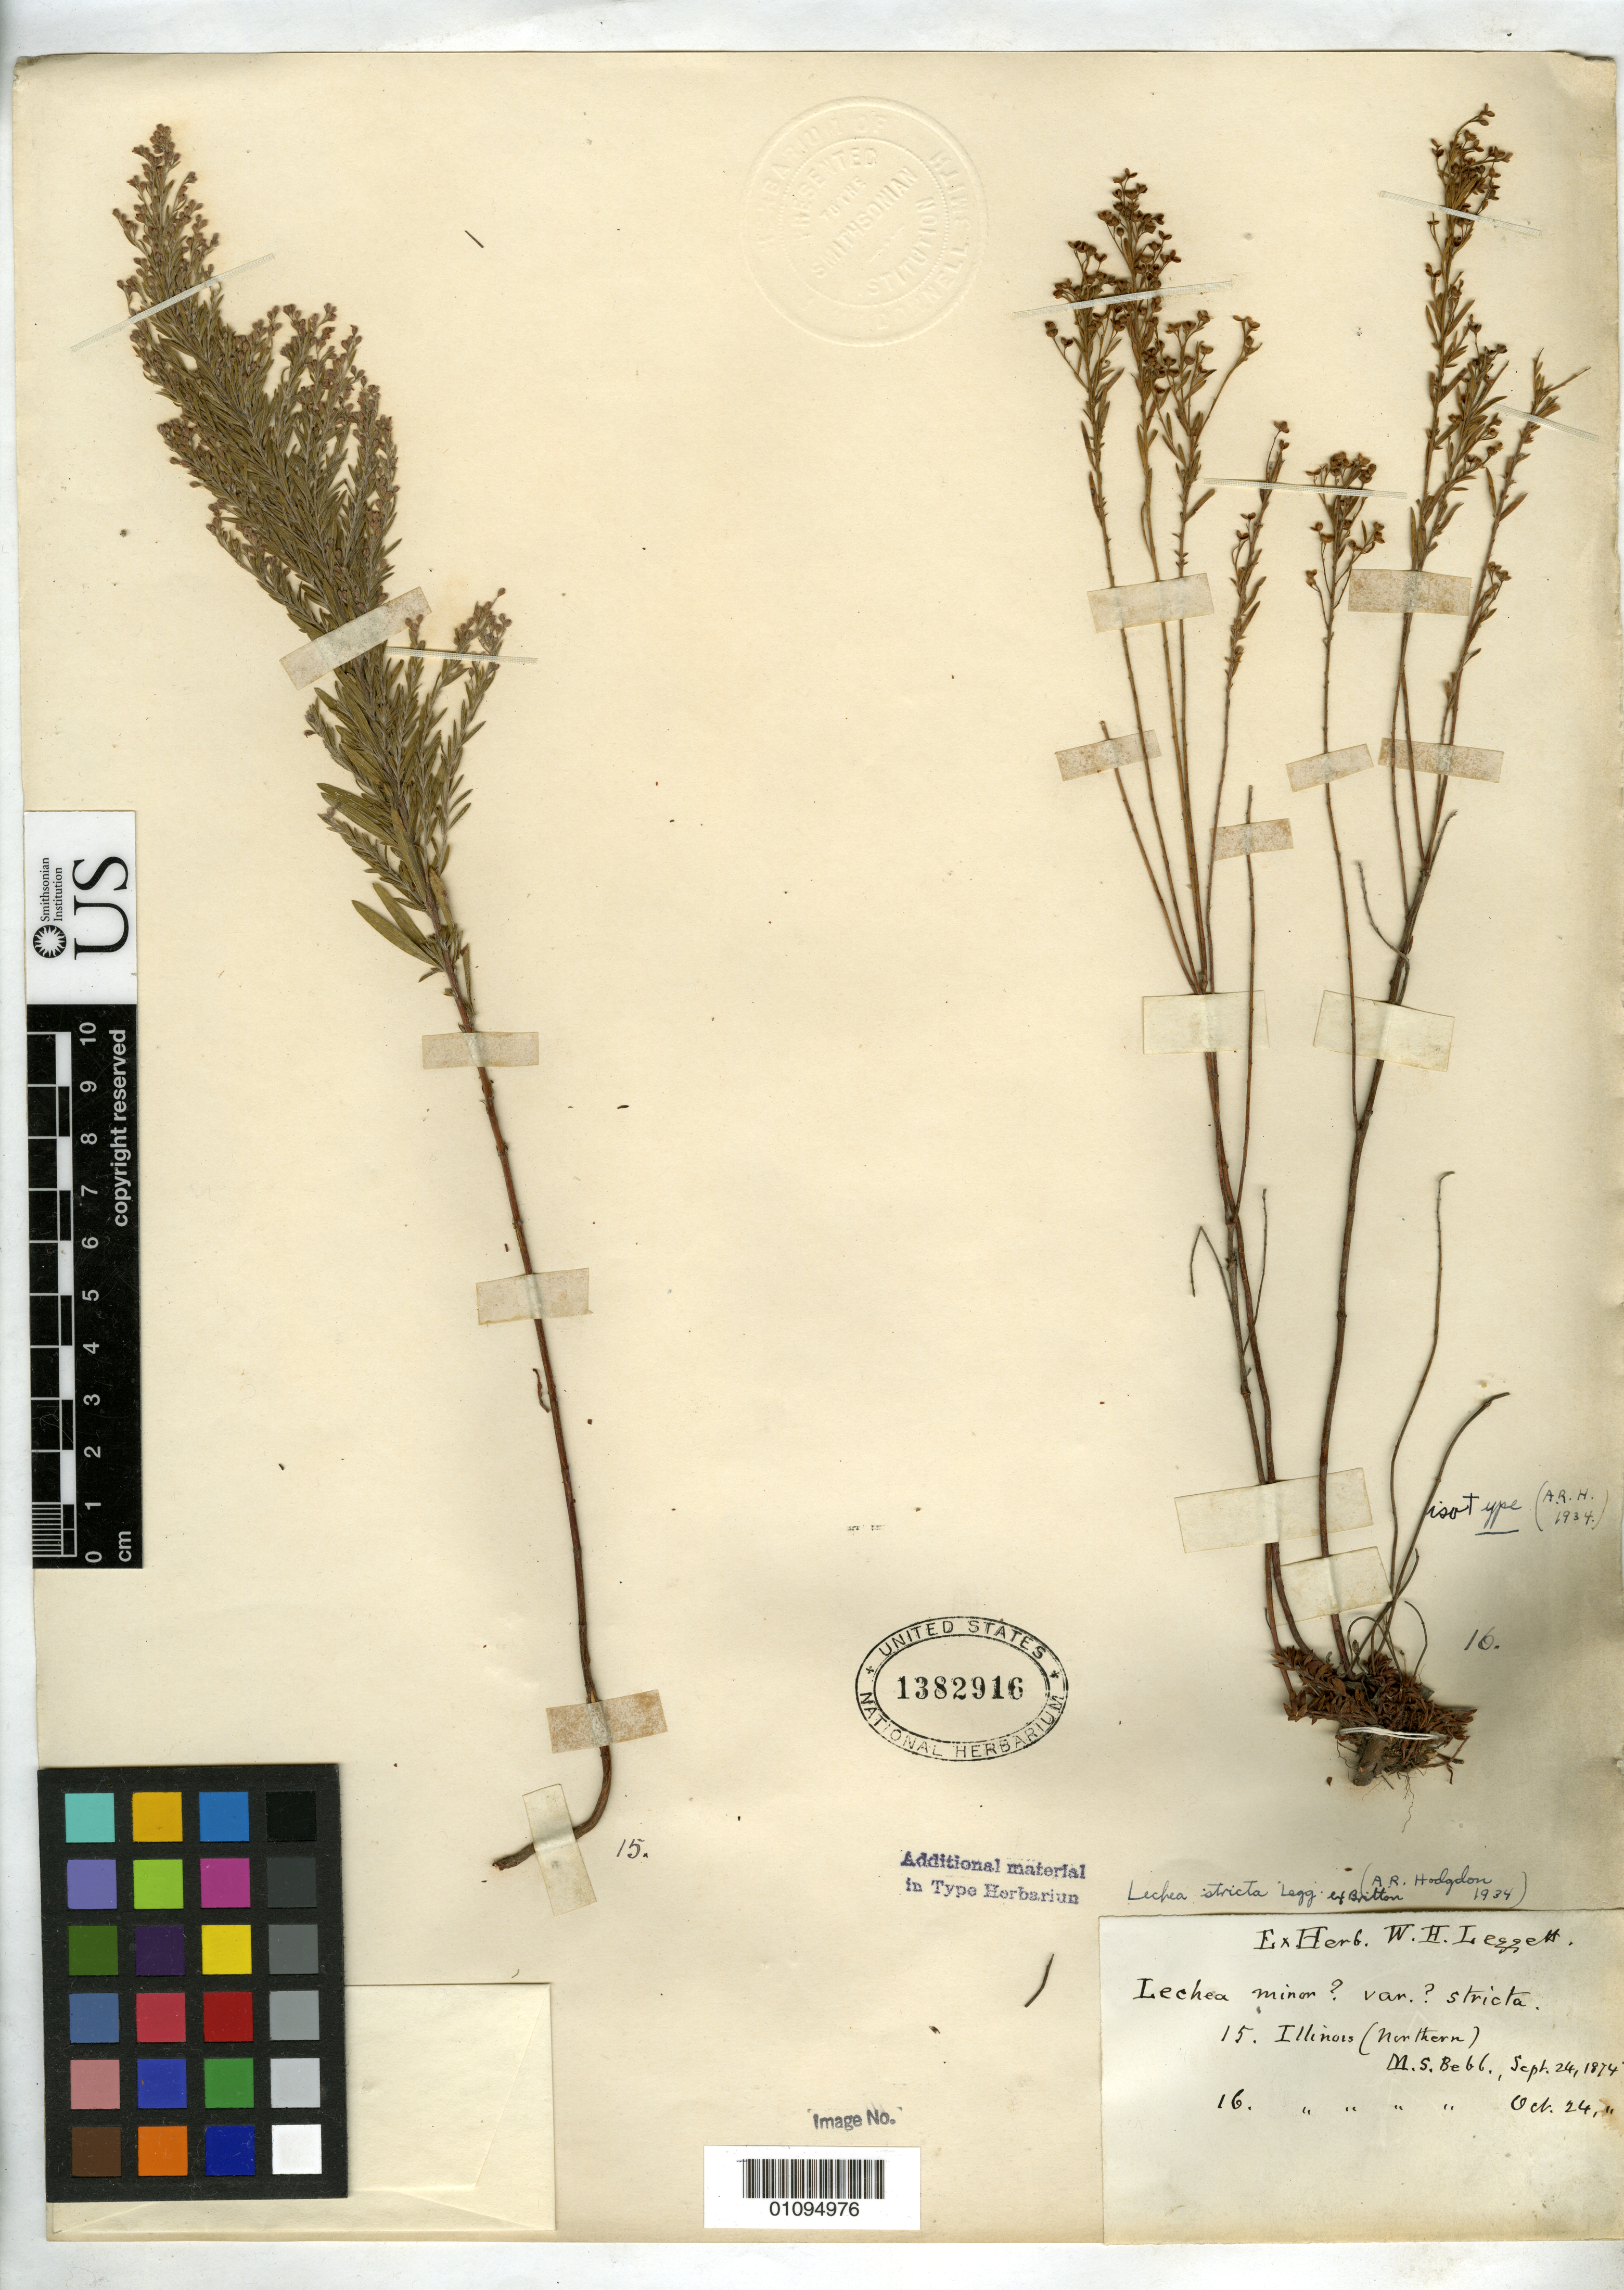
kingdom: Plantae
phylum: Tracheophyta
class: Magnoliopsida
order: Malvales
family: Cistaceae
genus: Lechea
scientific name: Lechea stricta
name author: Legg.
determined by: Hodgdon, A. R.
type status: Syntype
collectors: W. Leggett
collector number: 16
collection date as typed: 24 Oct 1874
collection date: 1874-10-24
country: United States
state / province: Illinois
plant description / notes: Two specimen on same sheet. Other specimen info: "15. Illinois (northern). M.S. Bebl., Sept 24, 1874." Also Ex Herb. W.H. Leggett.; Protologue cites no collections, only "On dry prairies, Illinois, Wisconsin and Iowa".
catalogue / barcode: US 1382916